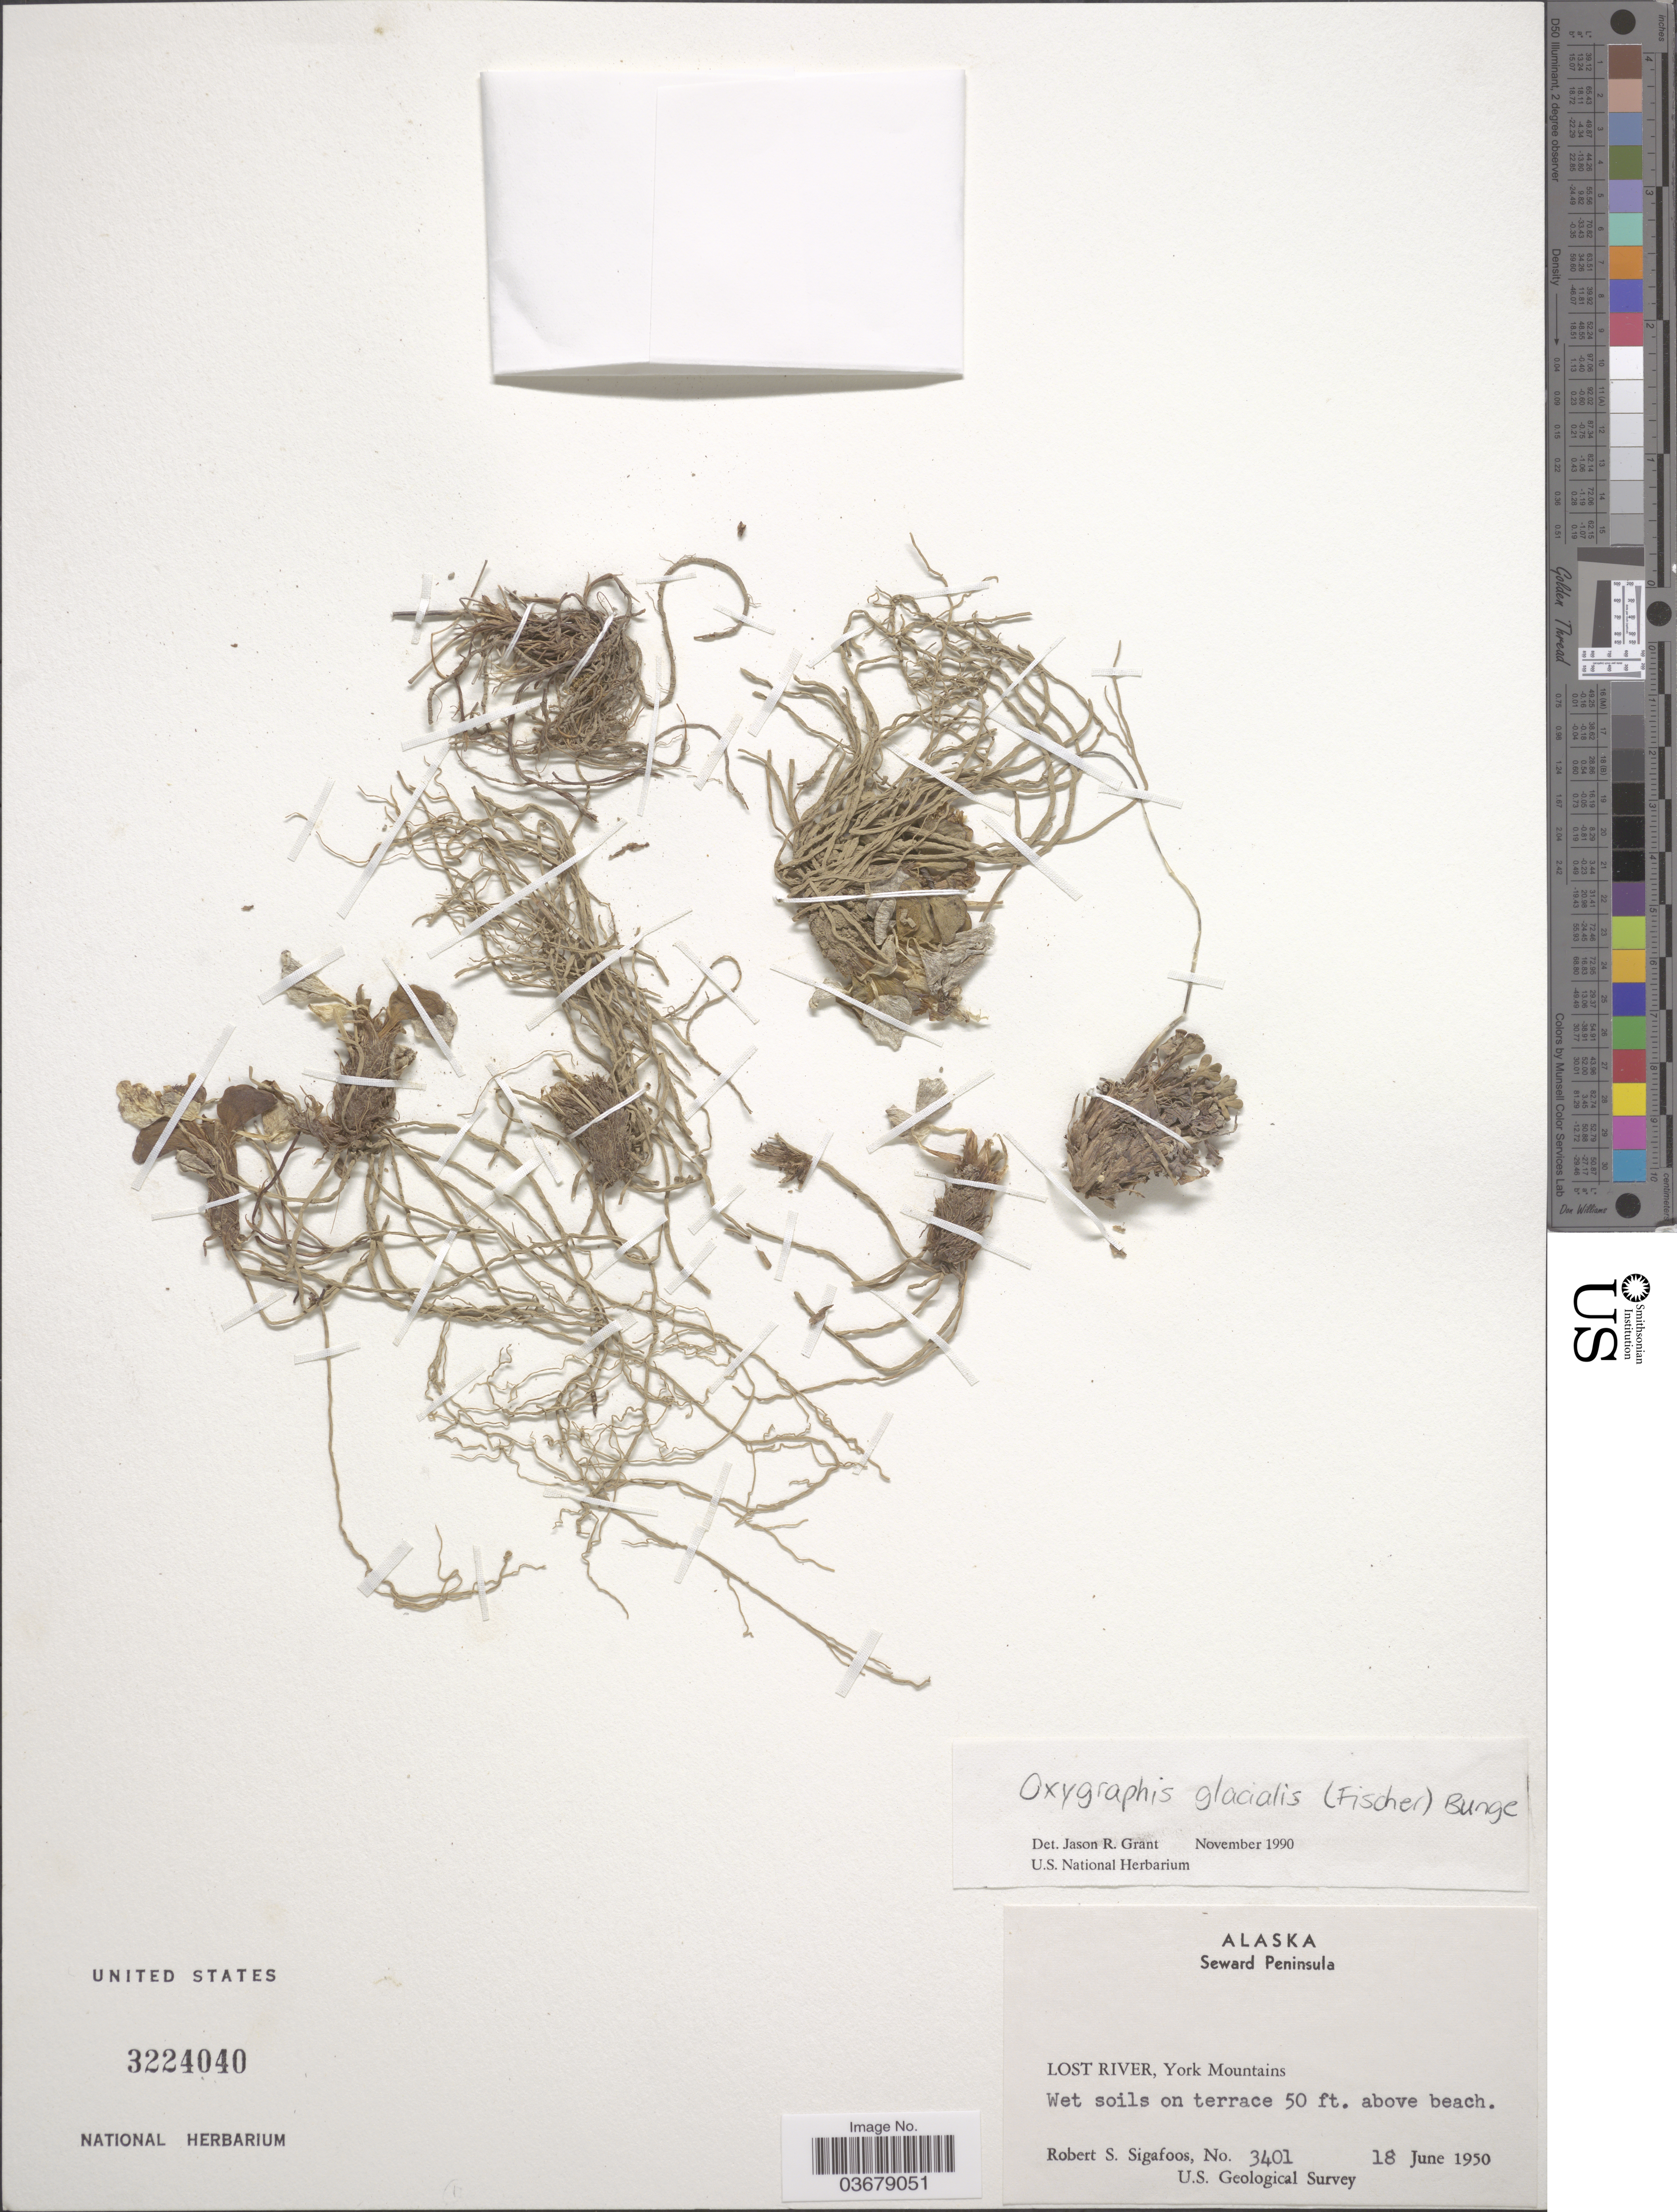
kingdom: Plantae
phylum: Tracheophyta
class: Magnoliopsida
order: Ranunculales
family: Ranunculaceae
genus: Oxygraphis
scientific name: Oxygraphis glacialis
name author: (Fisch.) Bunge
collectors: R. Sigafoos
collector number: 3401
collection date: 1950-06-18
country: United States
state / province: Alaska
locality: Seward Peninsula. LOST RIVER, York Mountains. Wet soils on terrace 50 ft. above beach.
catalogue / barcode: US 3224040